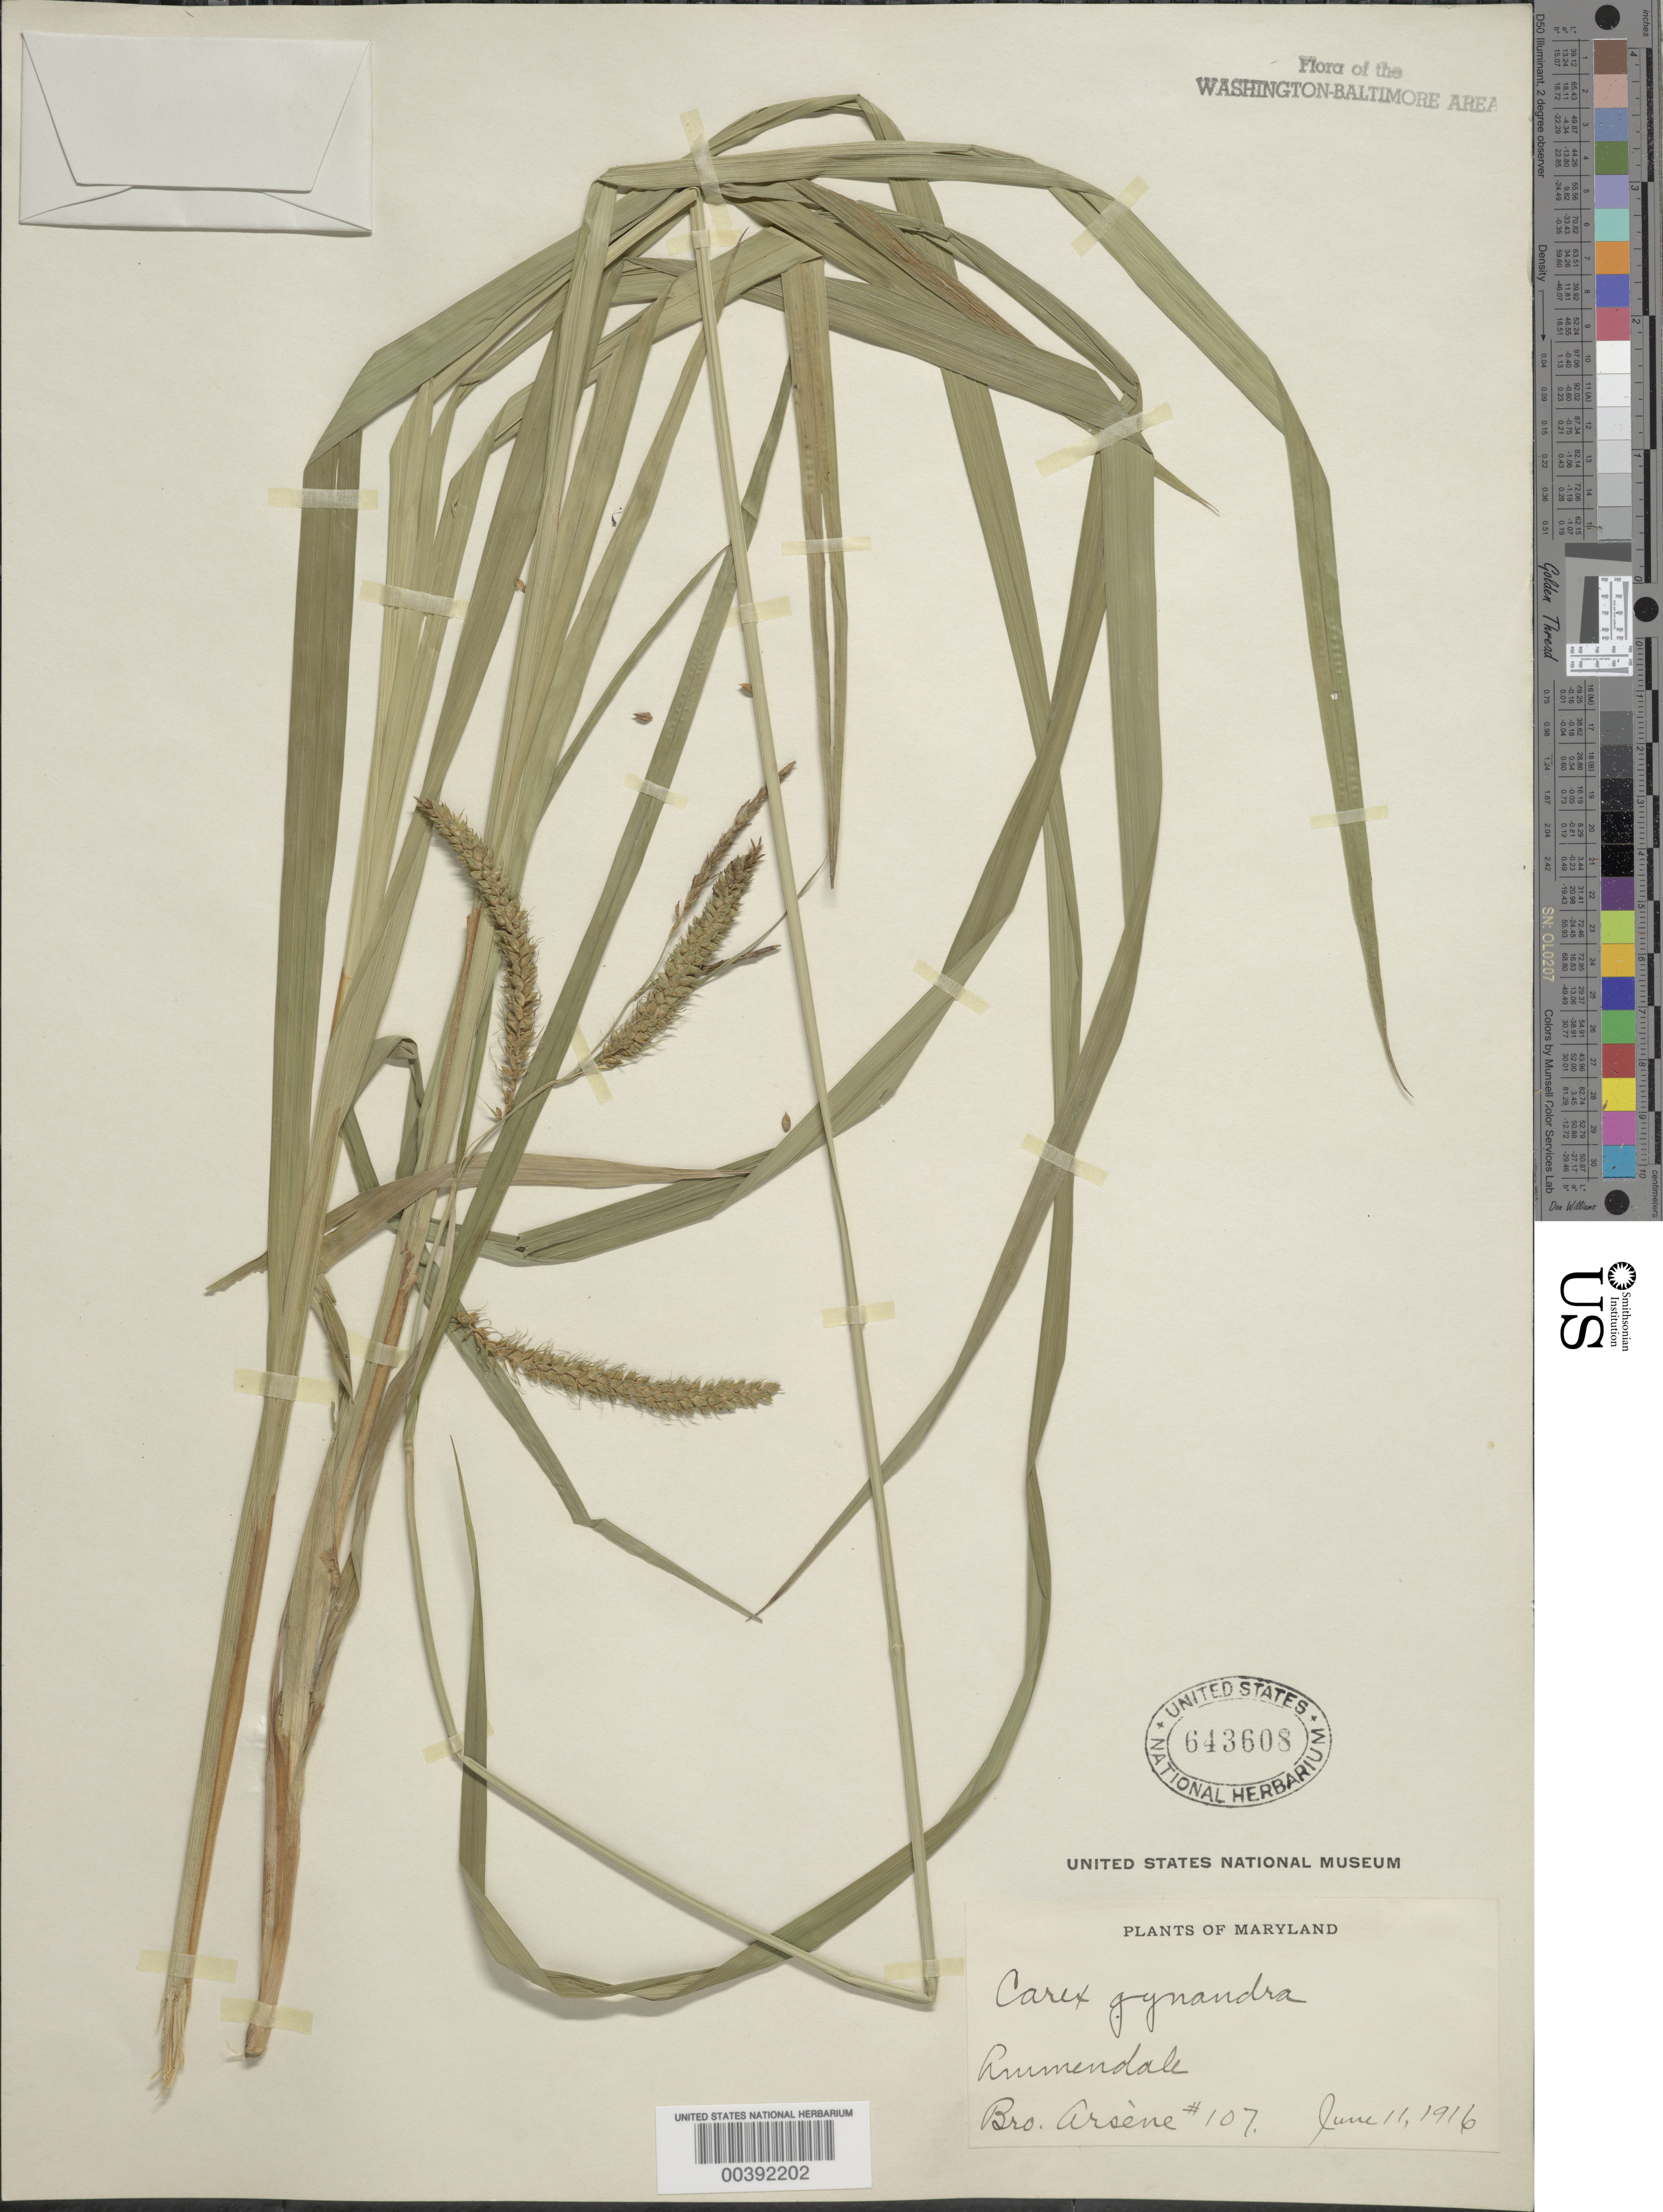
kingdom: Plantae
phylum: Tracheophyta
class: Liliopsida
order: Poales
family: Cyperaceae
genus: Carex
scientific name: Carex gynandra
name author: Schwein.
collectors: Bro. G. Arsène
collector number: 107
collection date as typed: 11 Jun 1916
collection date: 1916-06-11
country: United States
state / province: Maryland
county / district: Prince George's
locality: Ammendale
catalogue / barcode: US 643608